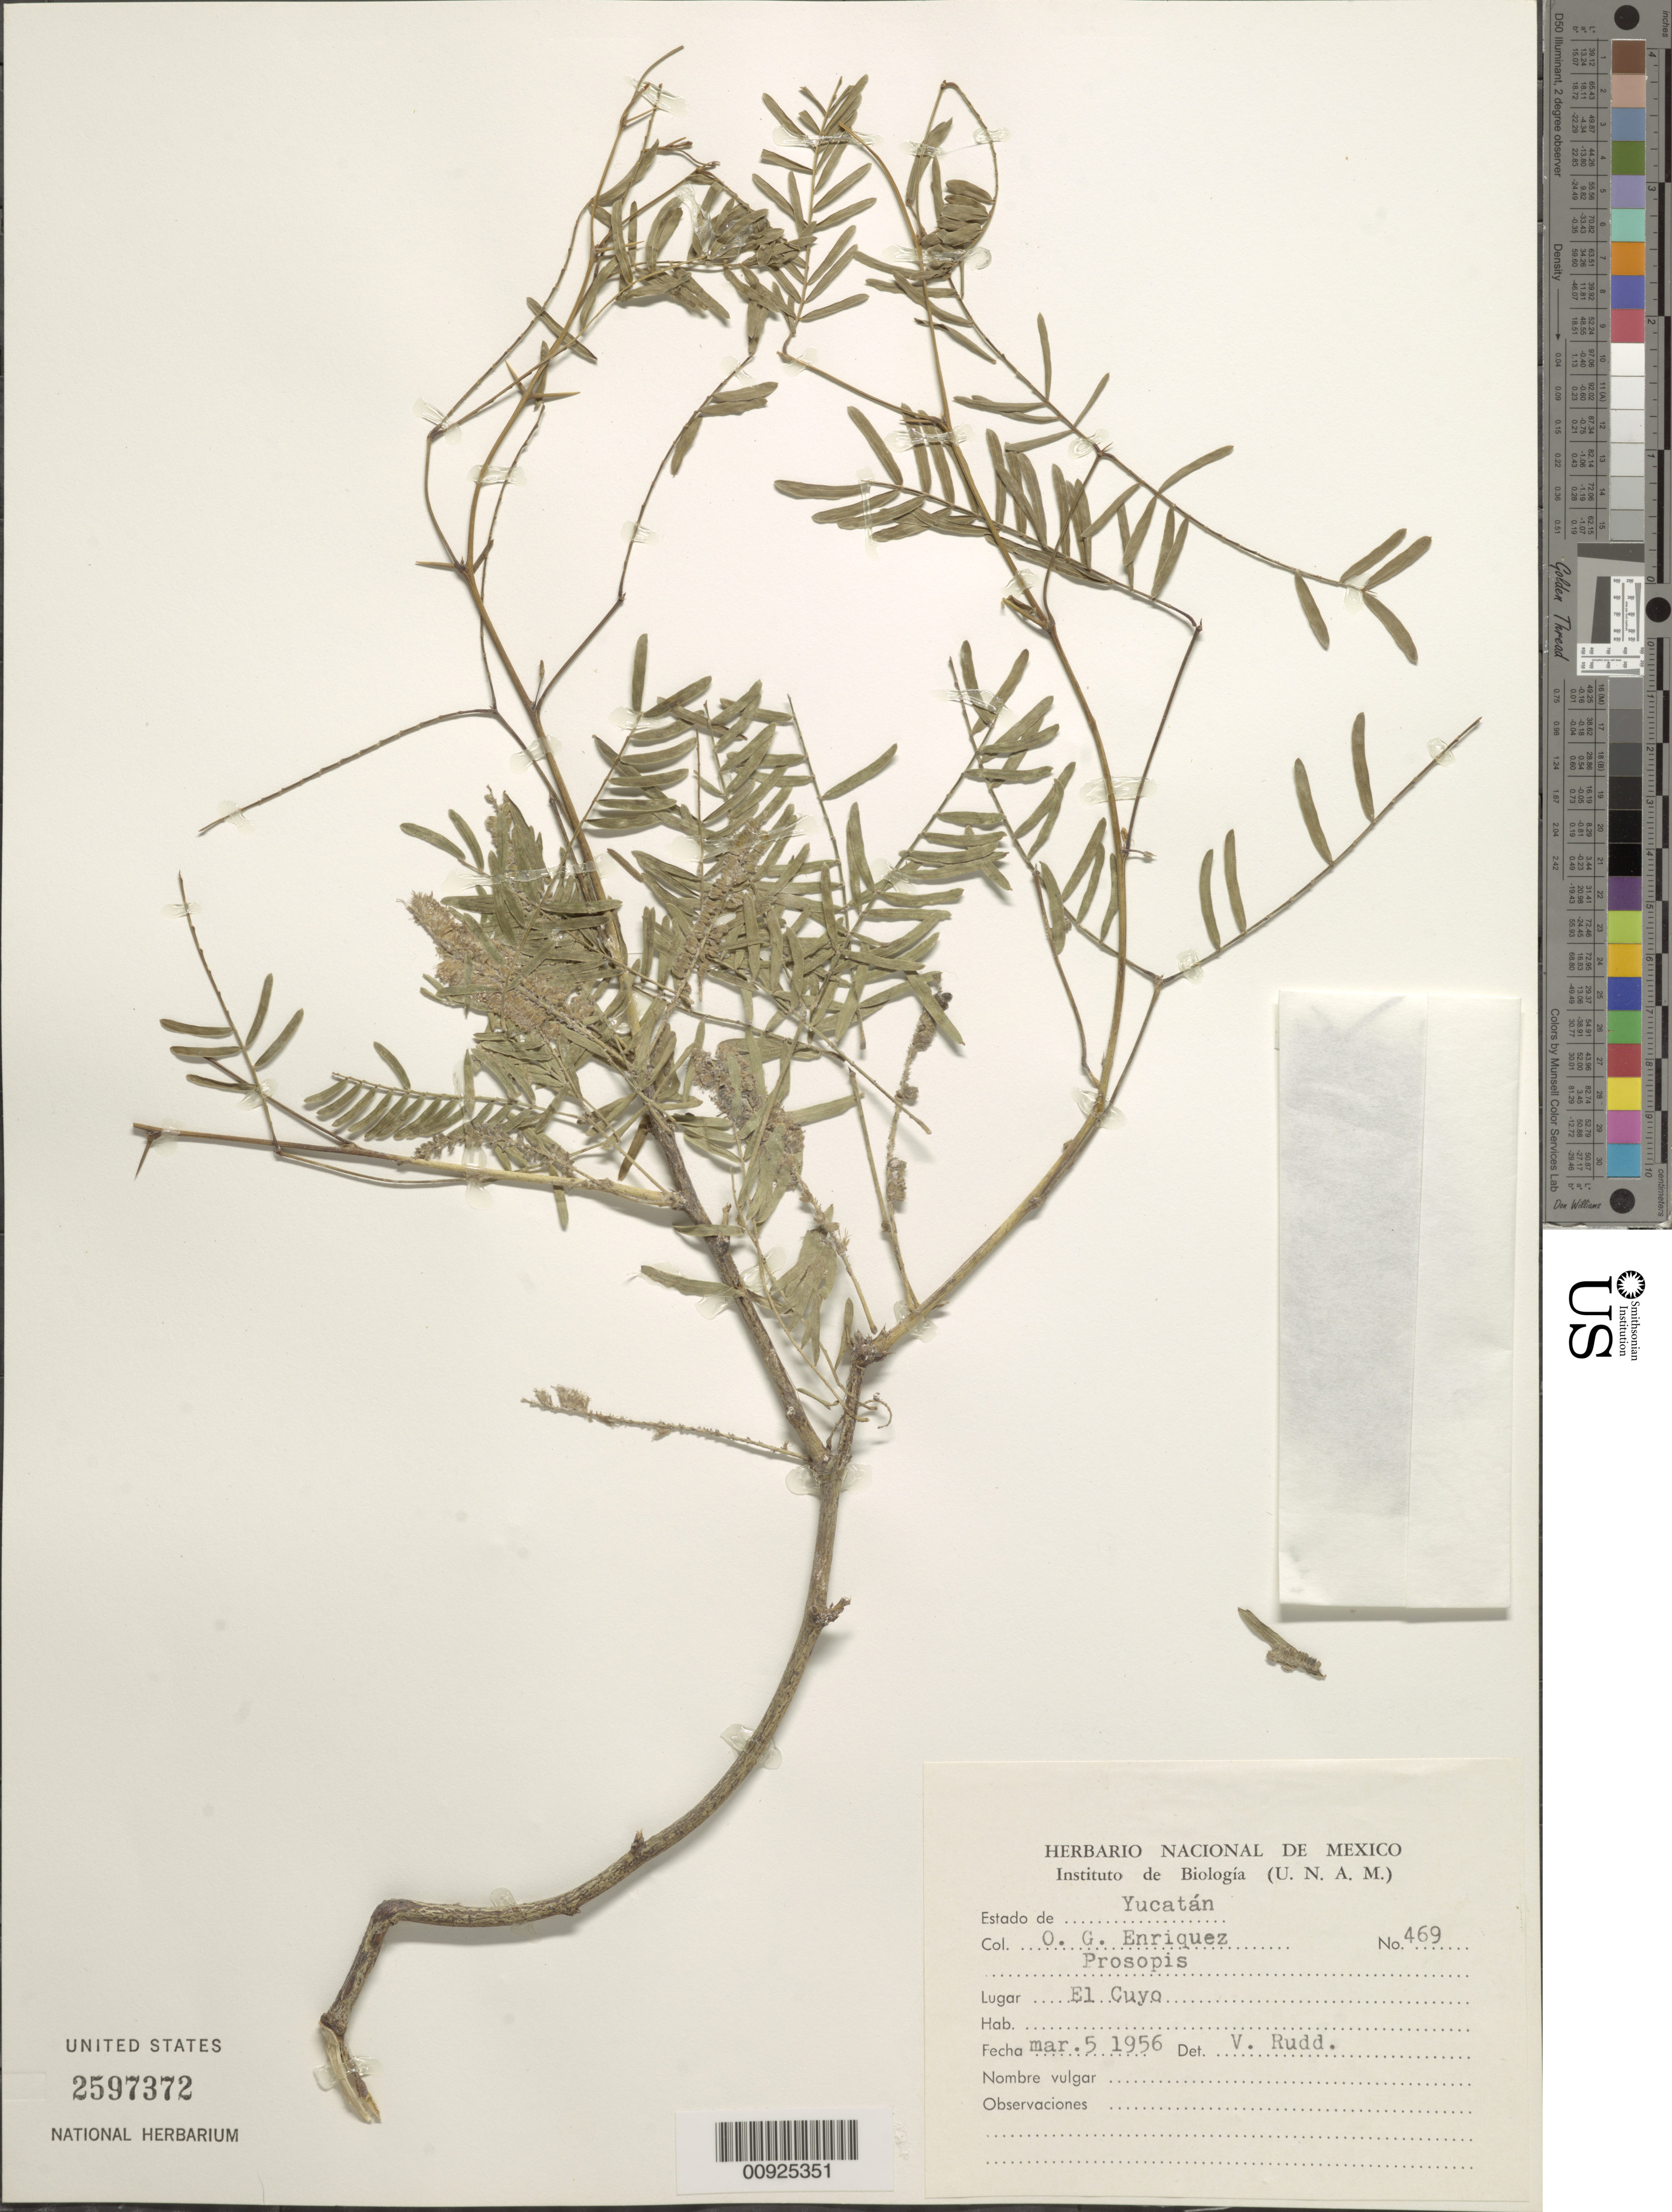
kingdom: Plantae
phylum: Tracheophyta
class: Magnoliopsida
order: Fabales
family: Fabaceae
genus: Neltuma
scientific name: Neltuma glandulosa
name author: (Torr.) Britton & Rose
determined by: Strong, Mark T., (BOT), Smithsonian Institution - National Museum of Natural History (UNITED STATES)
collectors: O. Enriquez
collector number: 469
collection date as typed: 05 Mar 1956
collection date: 1956-03-05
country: Mexico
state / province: Yucatán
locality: El Cuyo.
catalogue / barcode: US 2597372